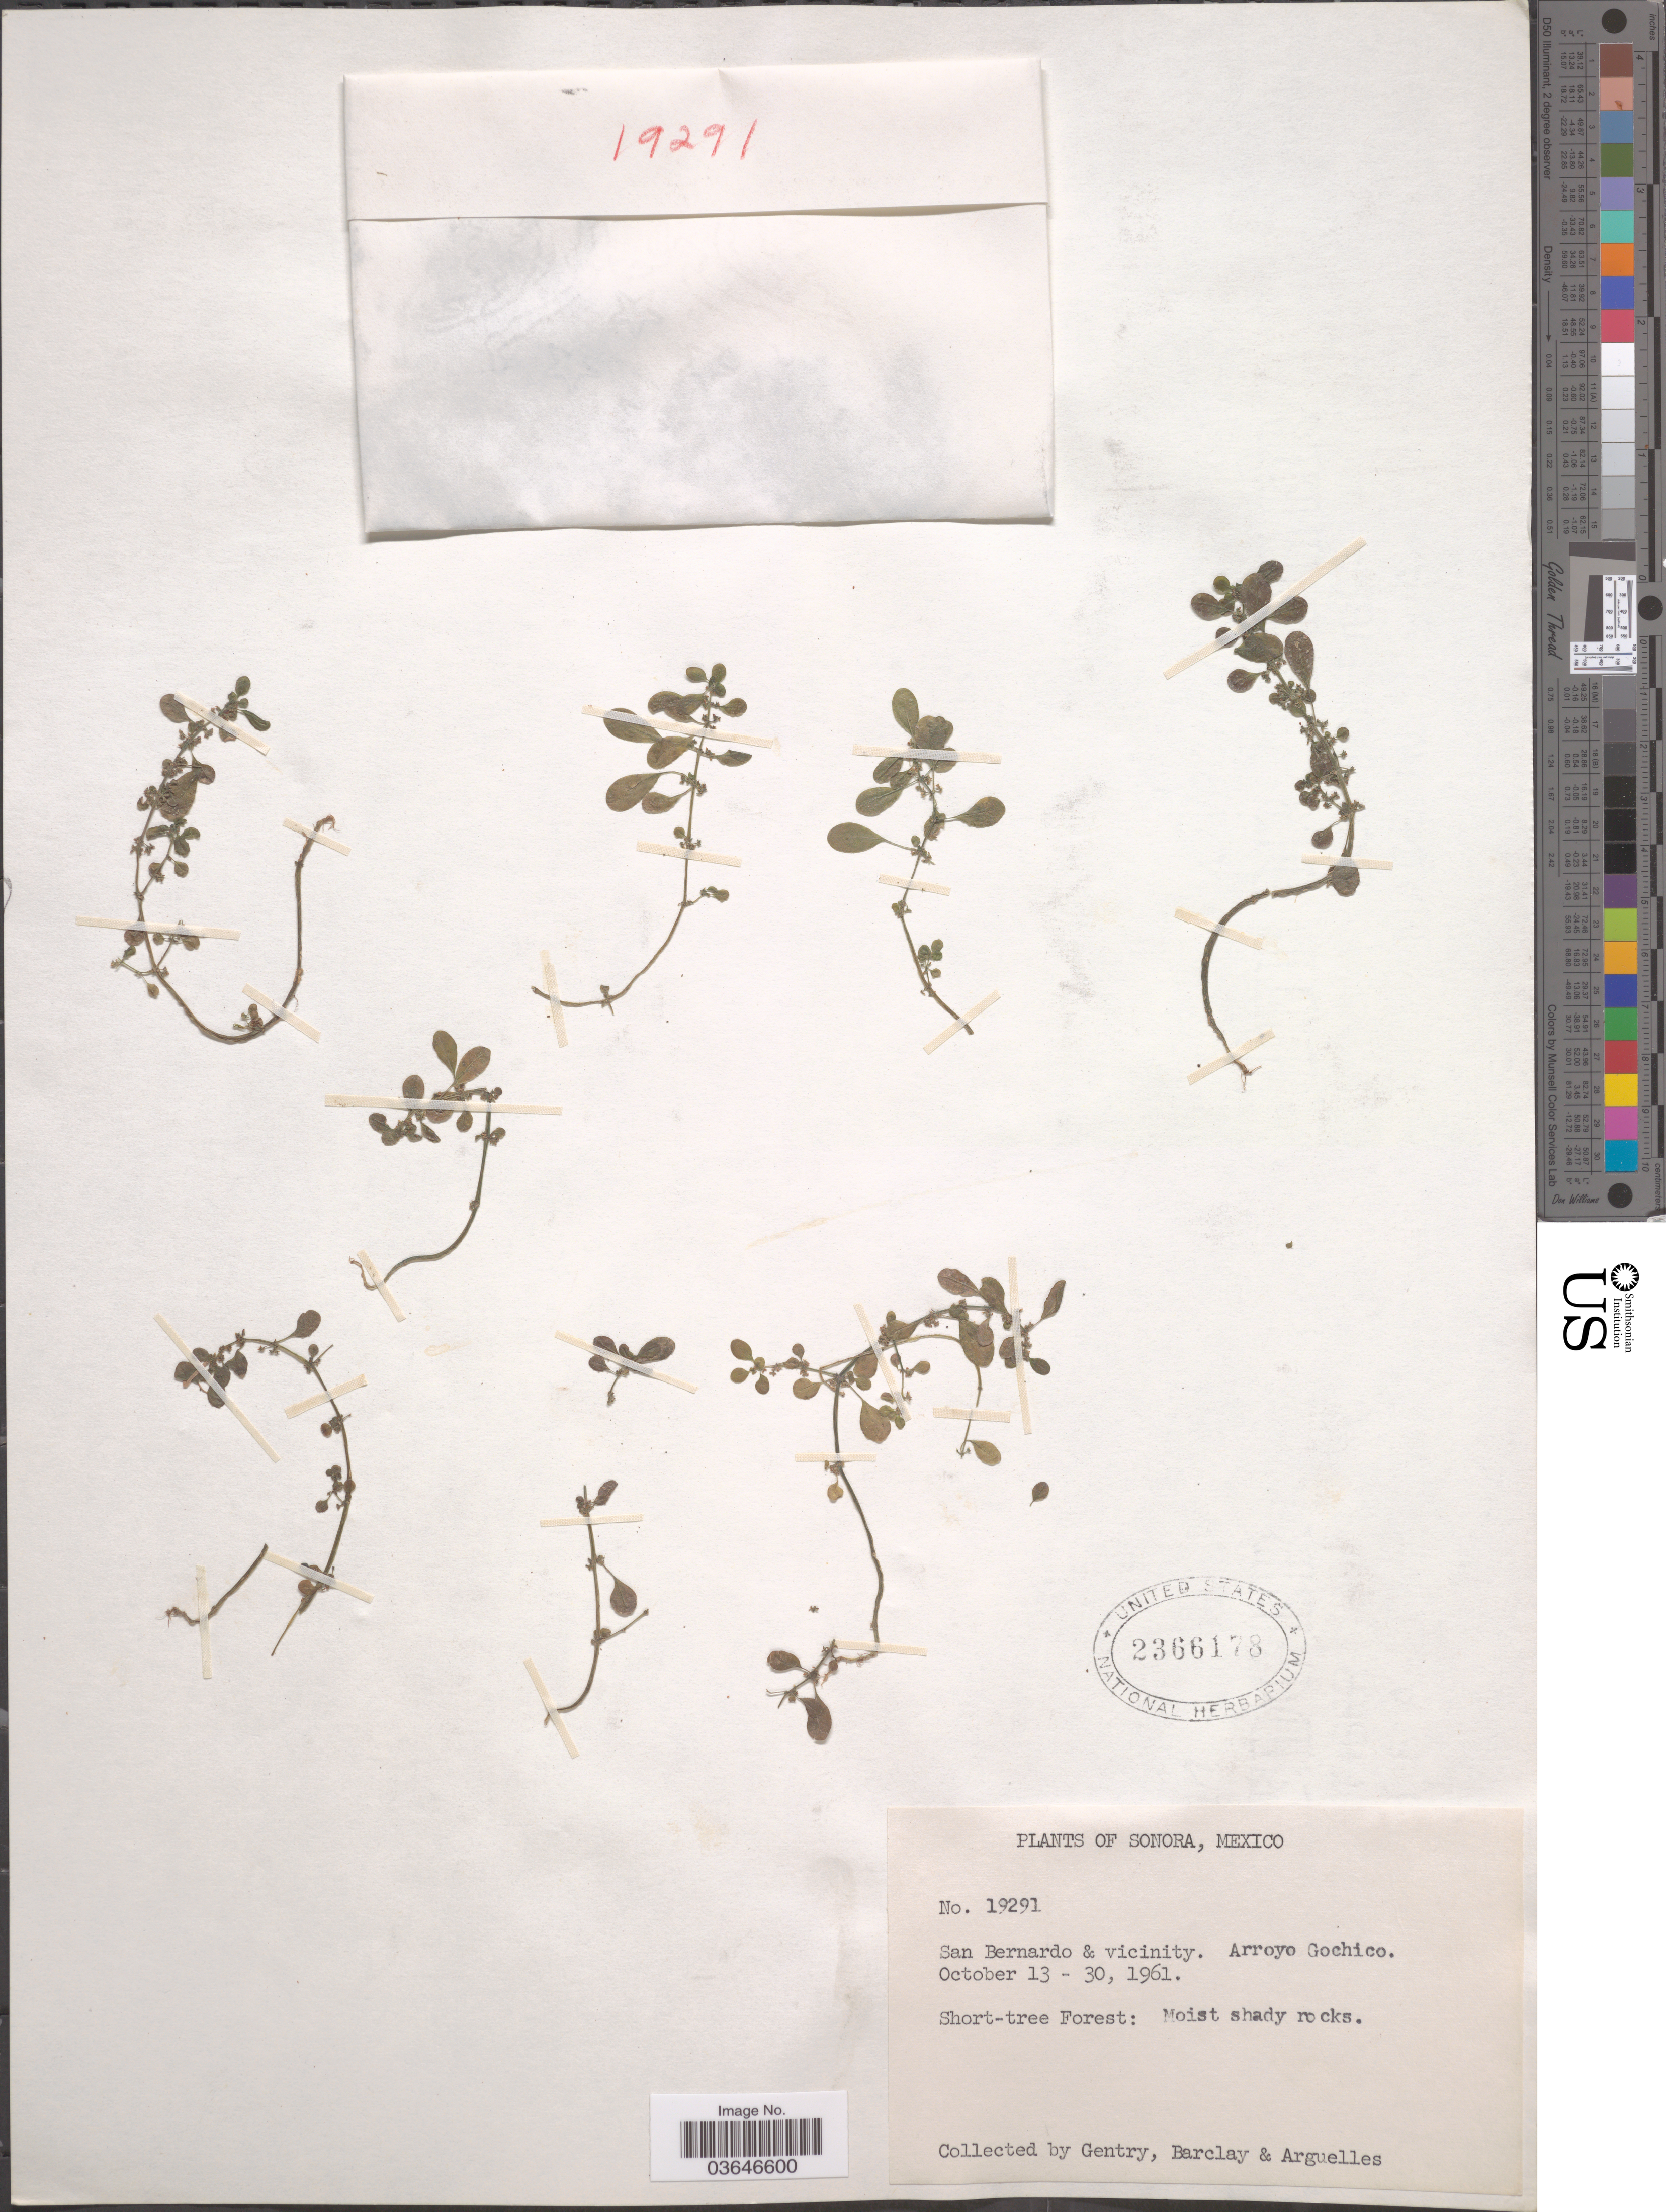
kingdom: Plantae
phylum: Tracheophyta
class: Magnoliopsida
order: Rosales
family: Urticaceae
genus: Parietaria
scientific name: Parietaria sp.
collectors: Gentry, --, -- Barclay & -. Arguilles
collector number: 19291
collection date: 1961-10-13/1961-10-30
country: Mexico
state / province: Sonora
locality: San Bernardo & vicinity. Arroyo Gochico.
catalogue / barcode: US 2366178